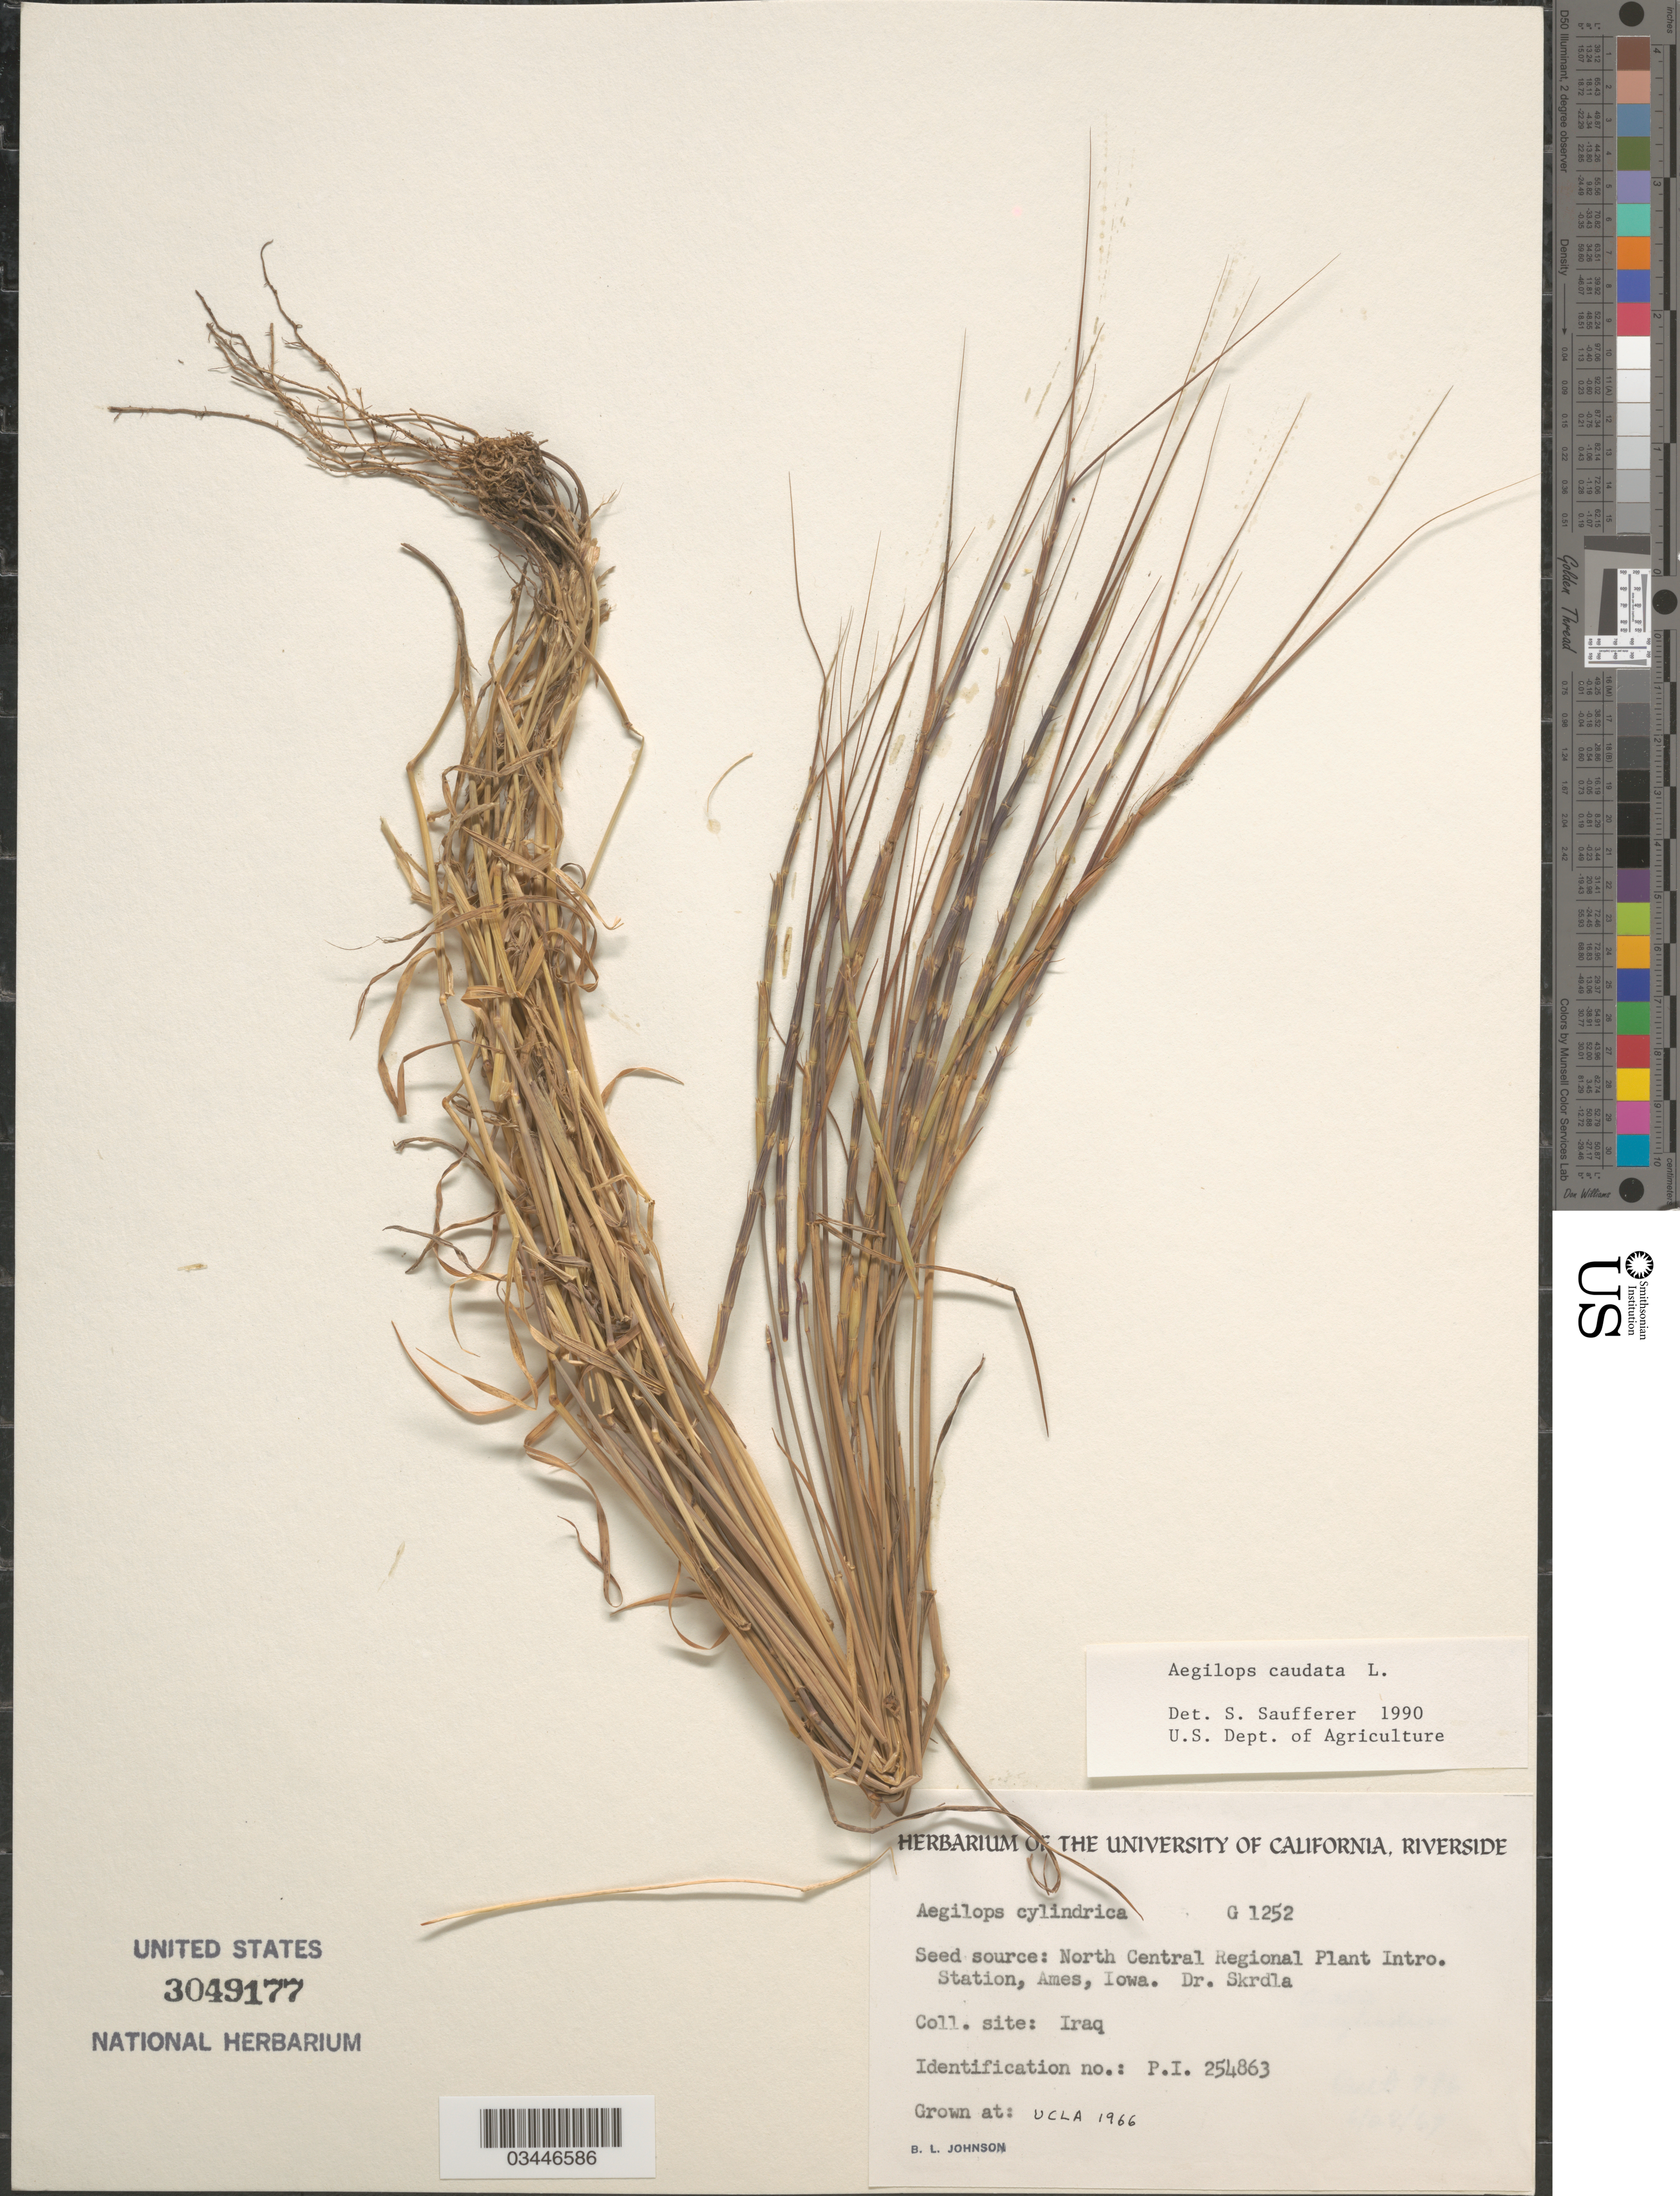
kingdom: Plantae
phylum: Tracheophyta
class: Liliopsida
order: Poales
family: Poaceae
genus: Aegilops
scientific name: Aegilops cylindrica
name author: Host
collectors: B. Johnson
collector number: G1252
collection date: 1966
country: United States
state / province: California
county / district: Los Angeles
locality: UCLA.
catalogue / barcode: US 3049177